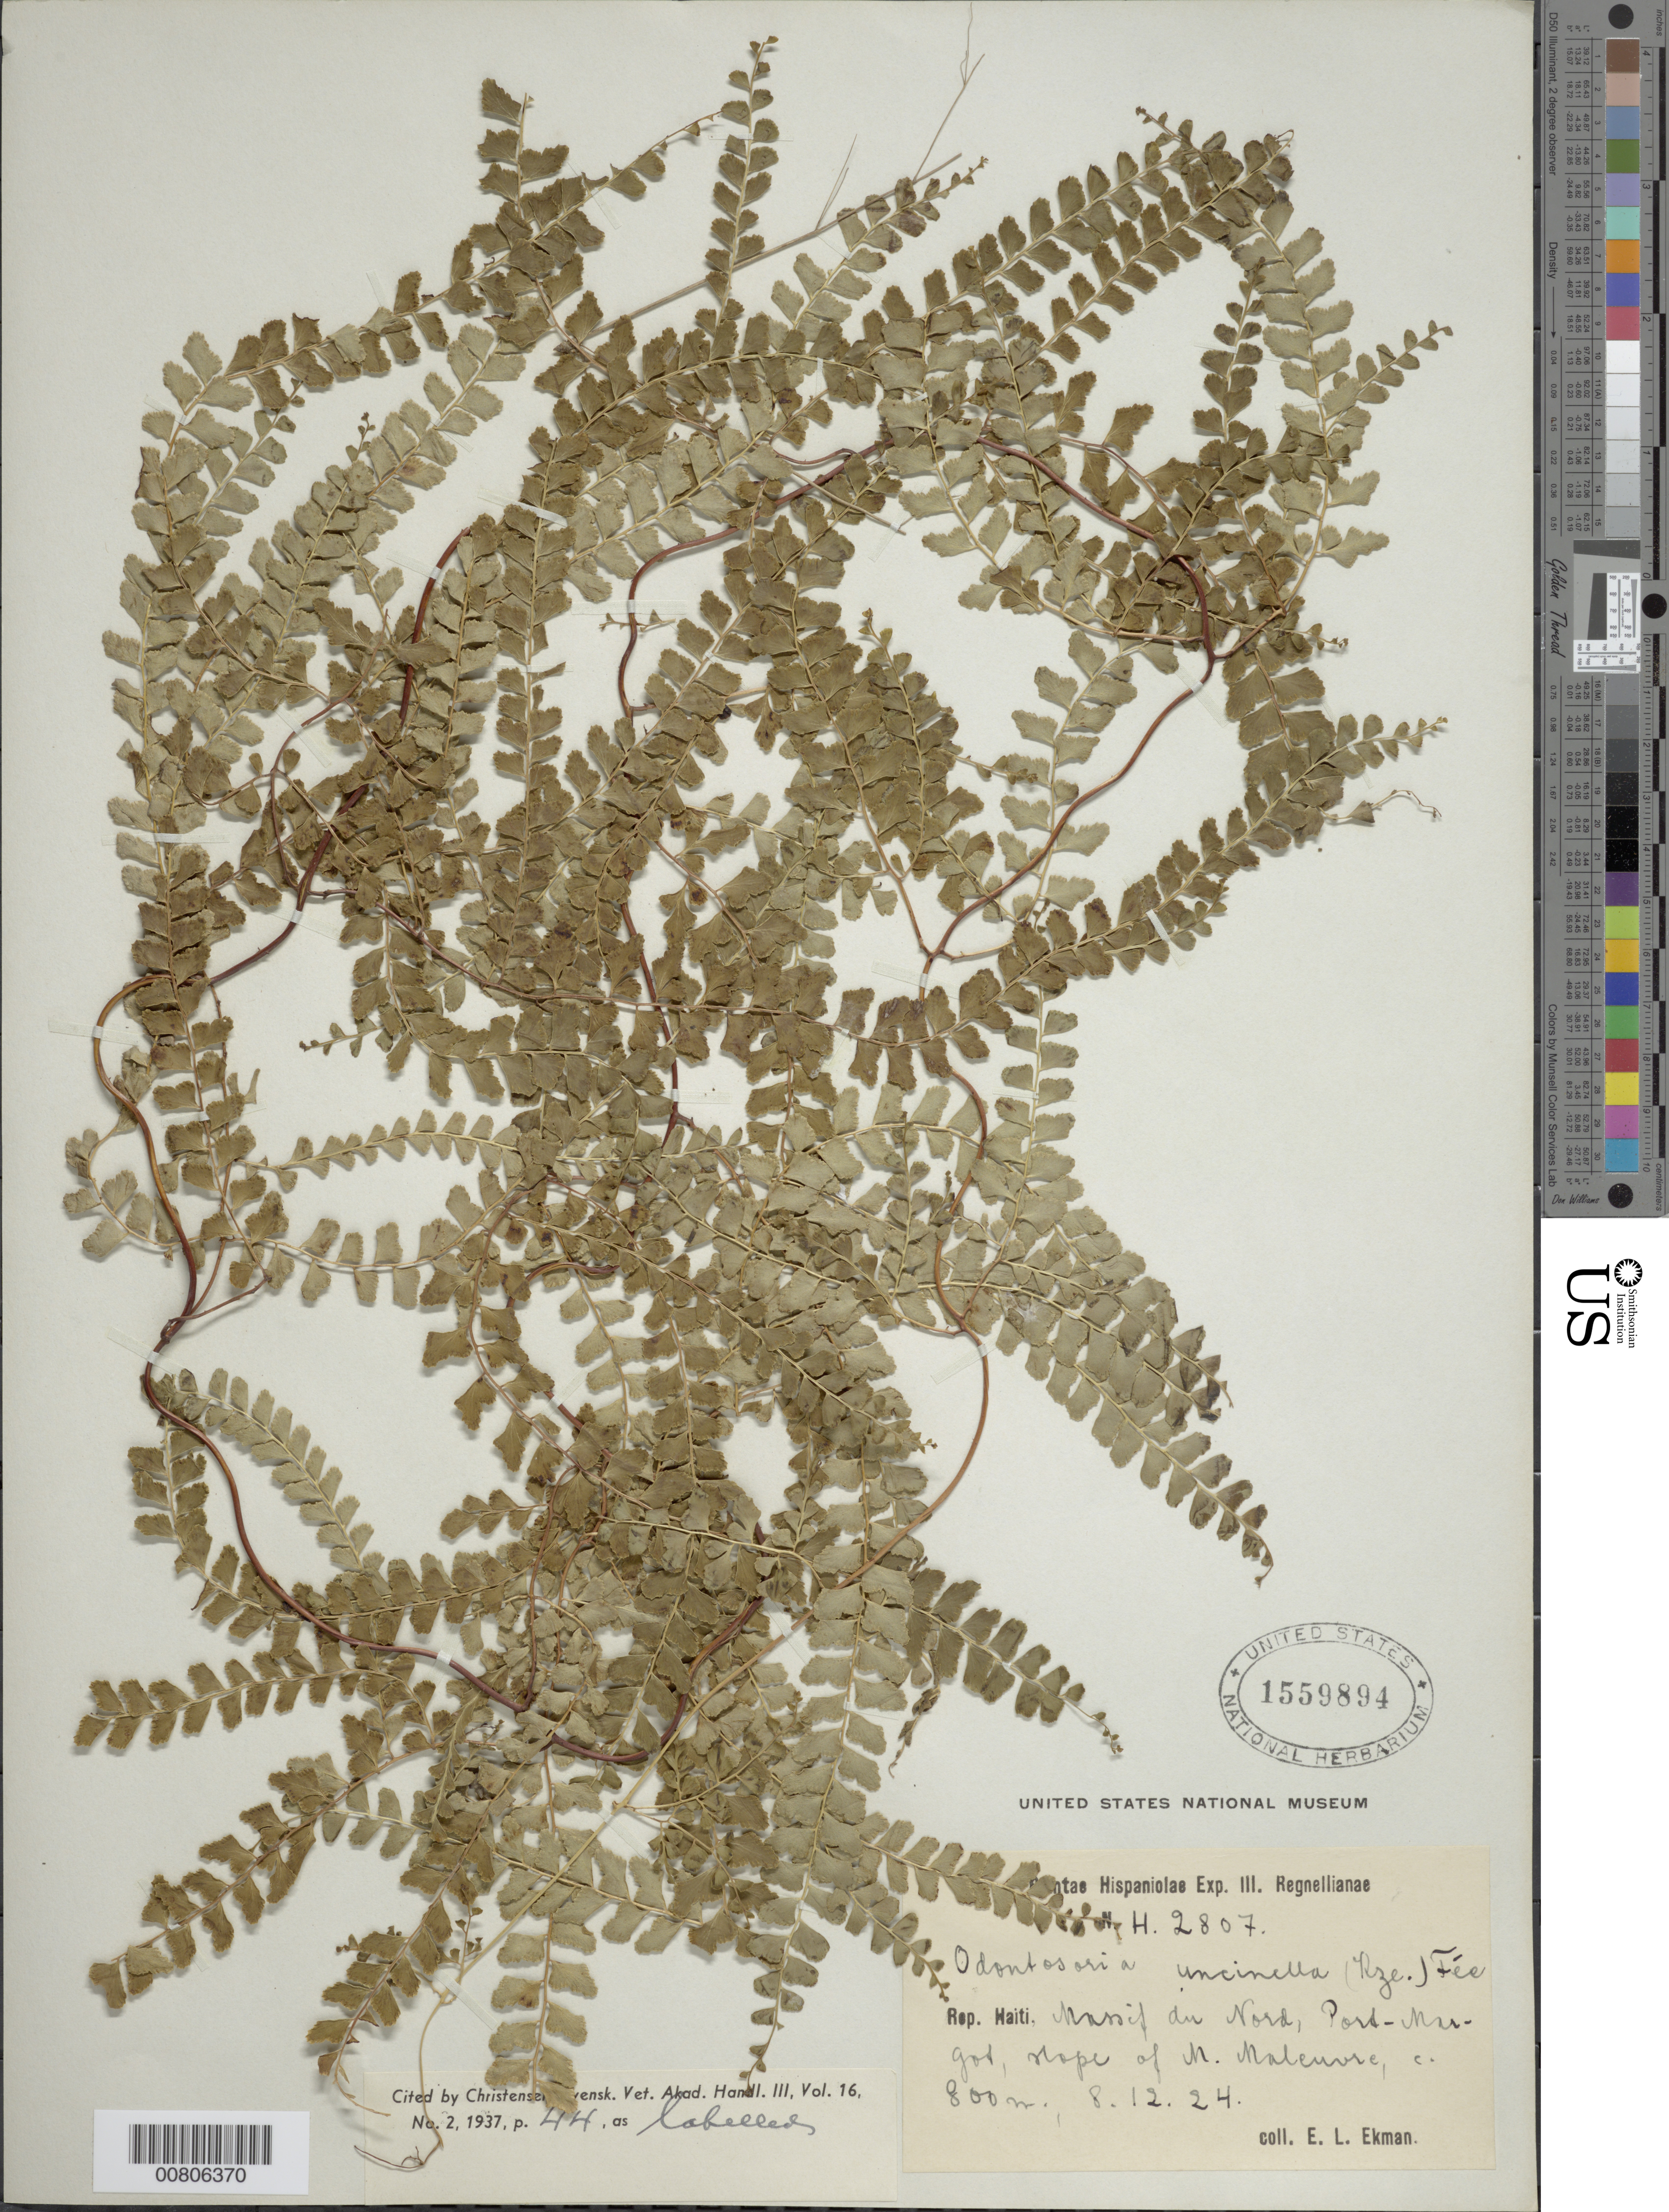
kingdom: Plantae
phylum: Tracheophyta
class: Polypodiopsida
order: Polypodiales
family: Lindsaeaceae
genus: Odontosoria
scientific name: Odontosoria scandens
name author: (Desv.) C. Chr.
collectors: E. L. Ekman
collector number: H 2807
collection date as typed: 08 Dec 1924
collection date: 1924-12-08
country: Haiti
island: Hispaniola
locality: Massif du Nord, Port Margot, slope of M. Maleuvre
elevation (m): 800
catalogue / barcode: US 1559894